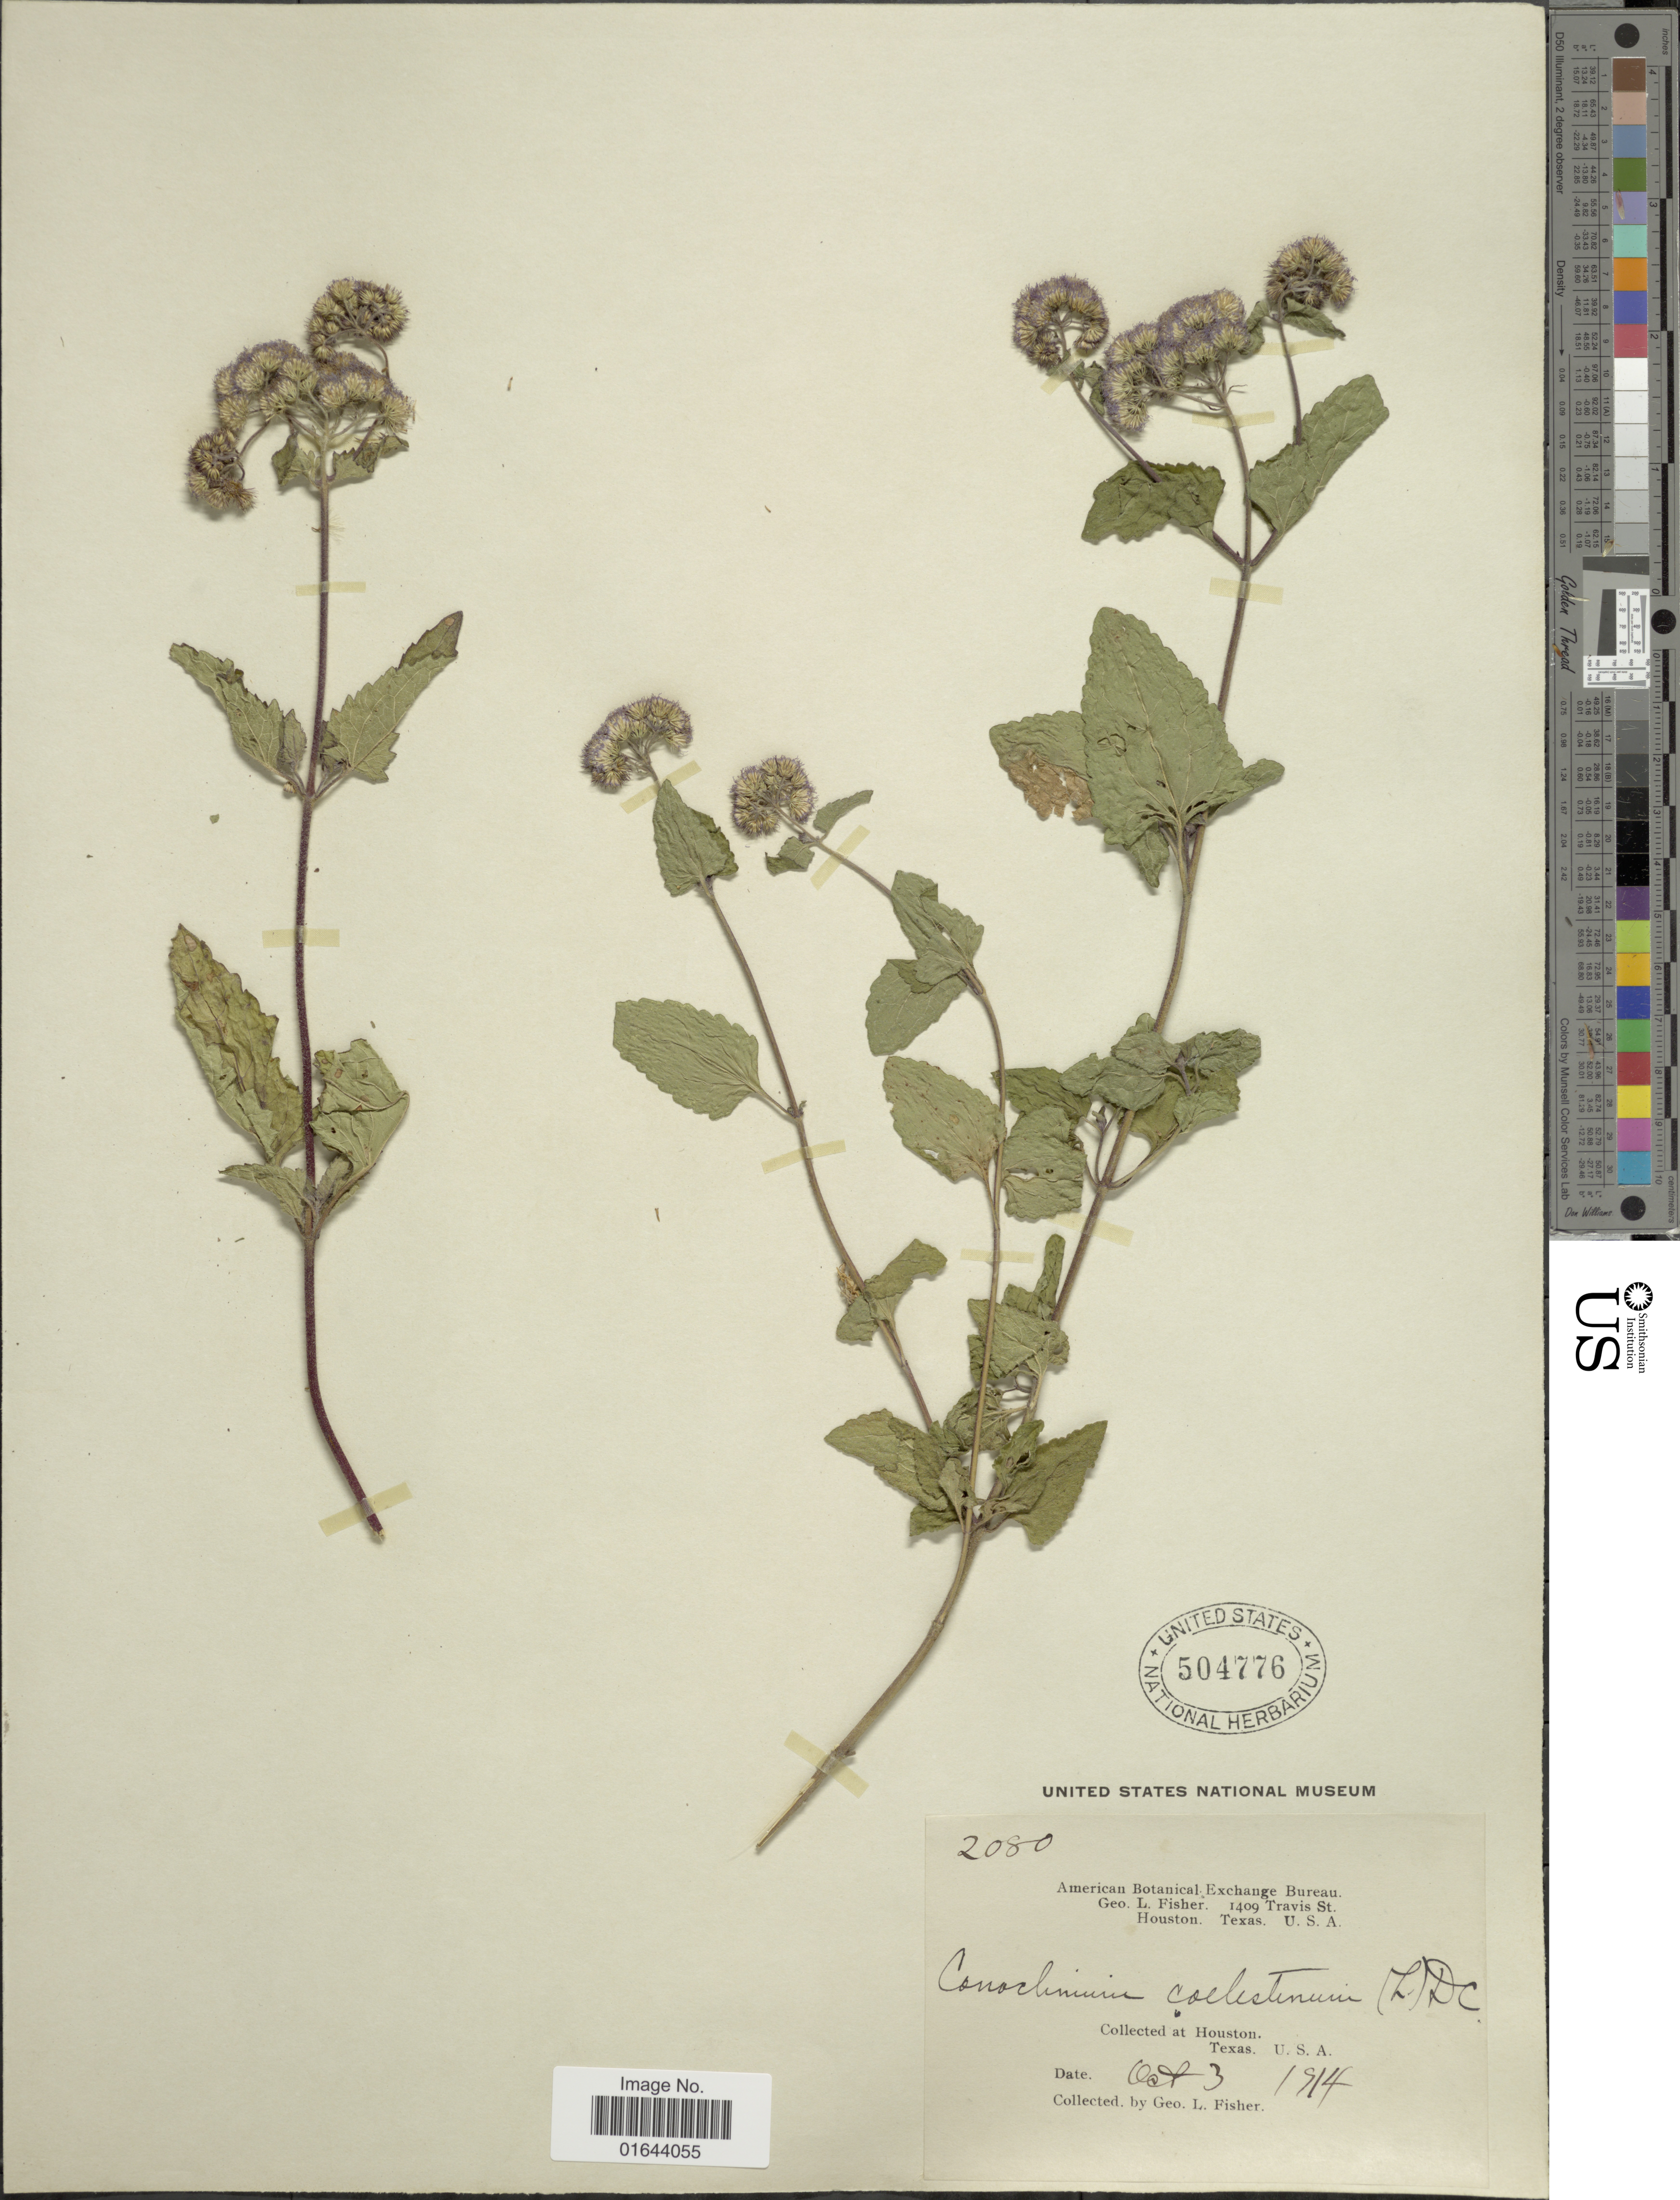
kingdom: Plantae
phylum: Tracheophyta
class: Magnoliopsida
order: Asterales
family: Asteraceae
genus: Conoclinium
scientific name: Conoclinium coelestinum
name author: (L.) DC.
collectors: G. L. Fisher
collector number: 2080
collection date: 1914-10-03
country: United States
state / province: Texas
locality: Houston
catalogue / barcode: US 504776